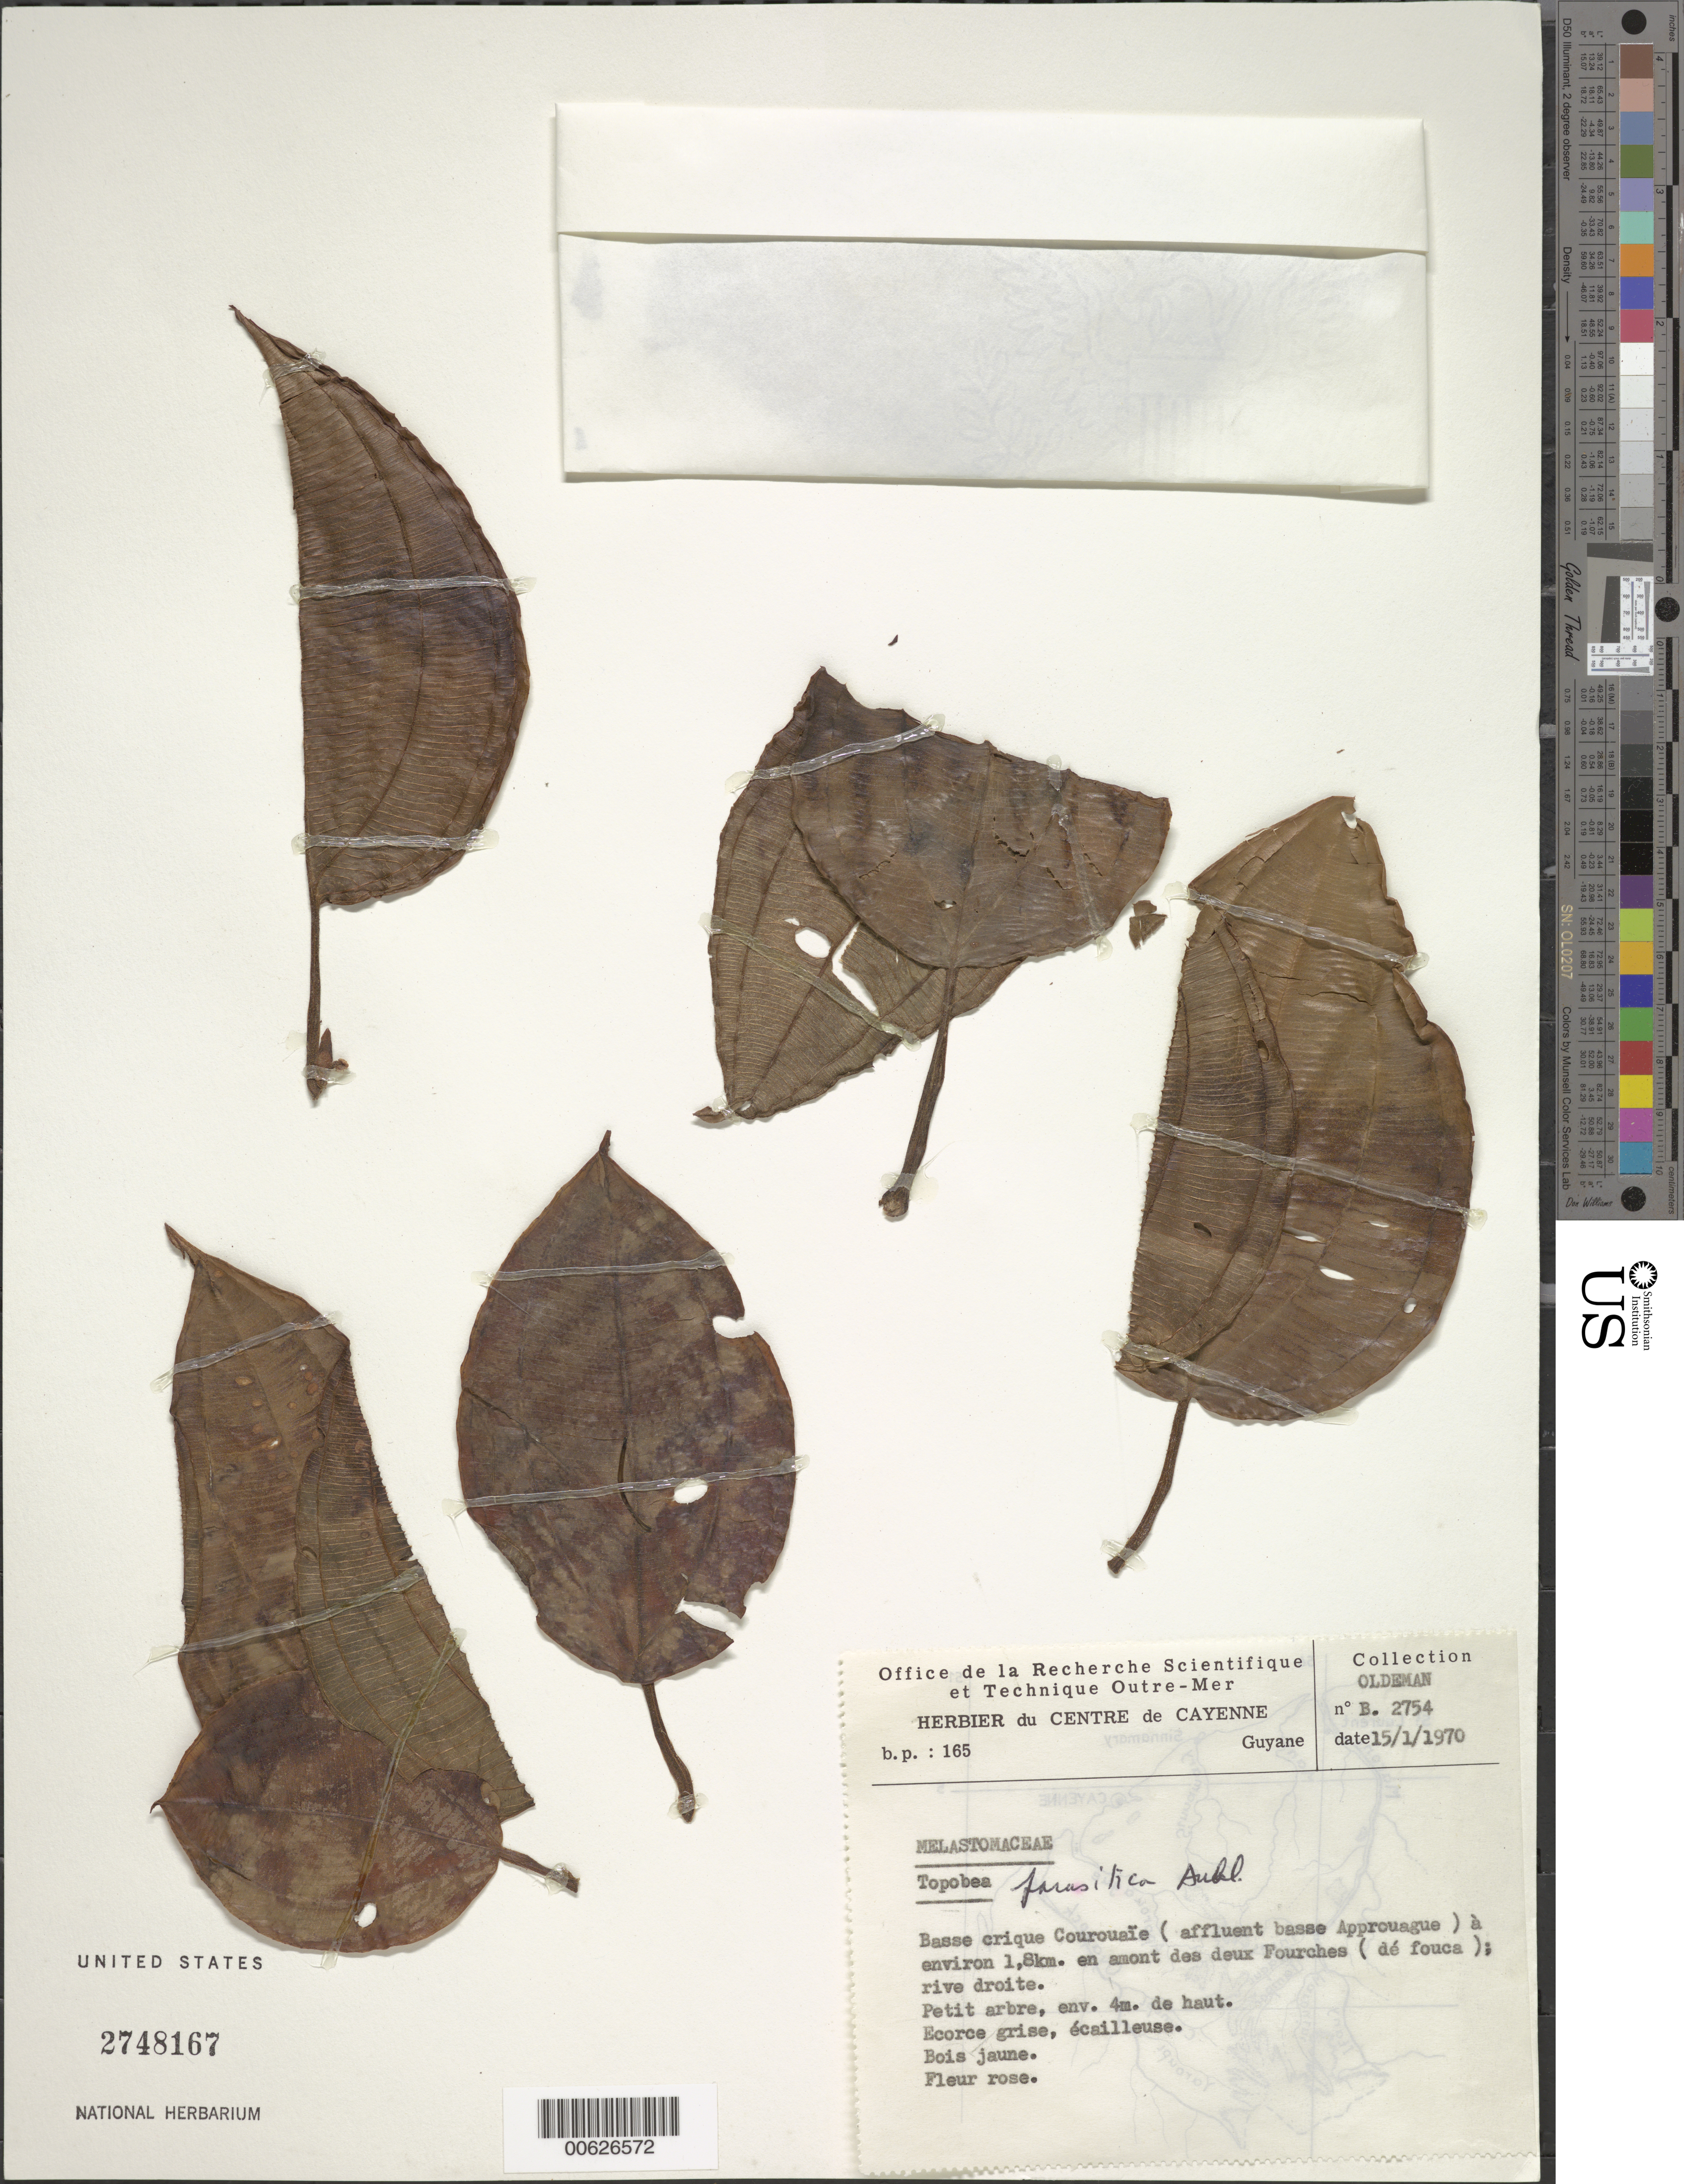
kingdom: Plantae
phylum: Tracheophyta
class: Magnoliopsida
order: Myrtales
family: Melastomataceae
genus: Topobea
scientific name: Topobea parasitica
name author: Aubl.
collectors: R. Oldeman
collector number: B 2754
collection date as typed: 15-Jan-70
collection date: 1970-01-15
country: French Guiana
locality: Basse crique Courouaïe à env. 1.8 km en amont des deux Fourches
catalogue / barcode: US 2748167